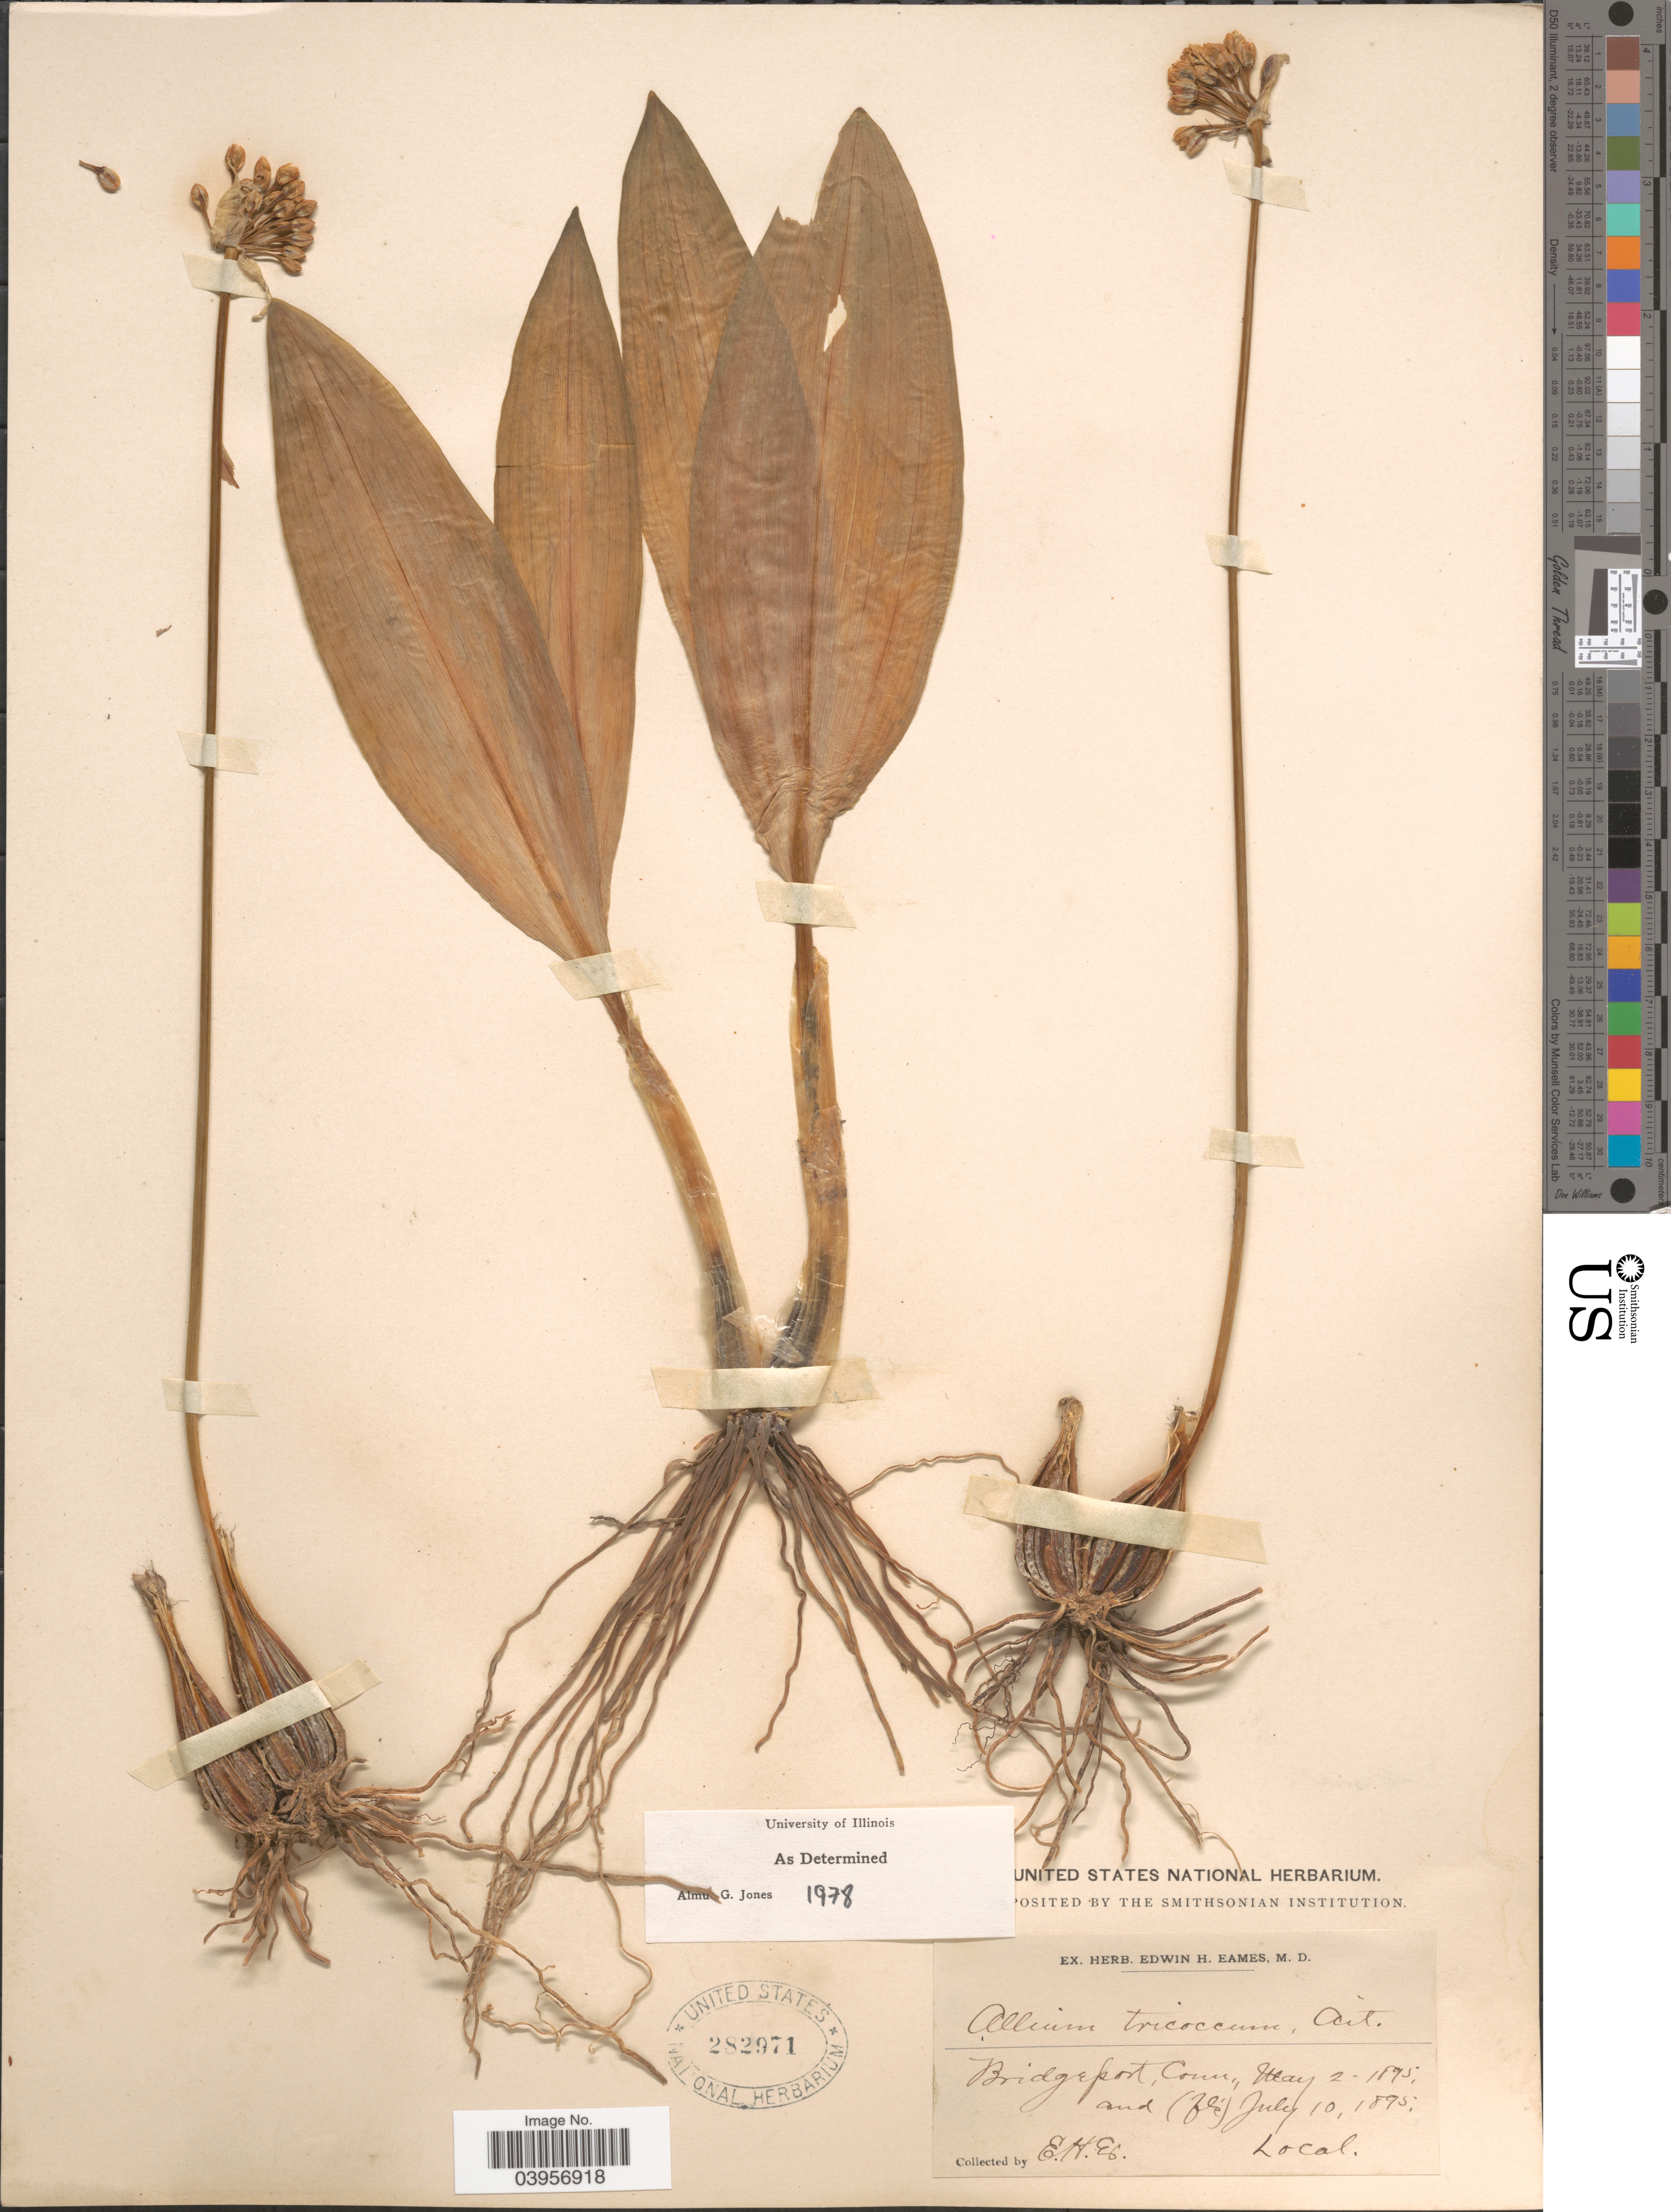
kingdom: Plantae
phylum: Tracheophyta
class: Liliopsida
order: Asparagales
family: Amaryllidaceae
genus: Allium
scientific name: Allium tricoccum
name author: Aiton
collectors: E. H. Eames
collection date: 1895-05-02/1895-07-10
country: United States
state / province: Connecticut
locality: Bridgeport.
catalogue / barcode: US 282971